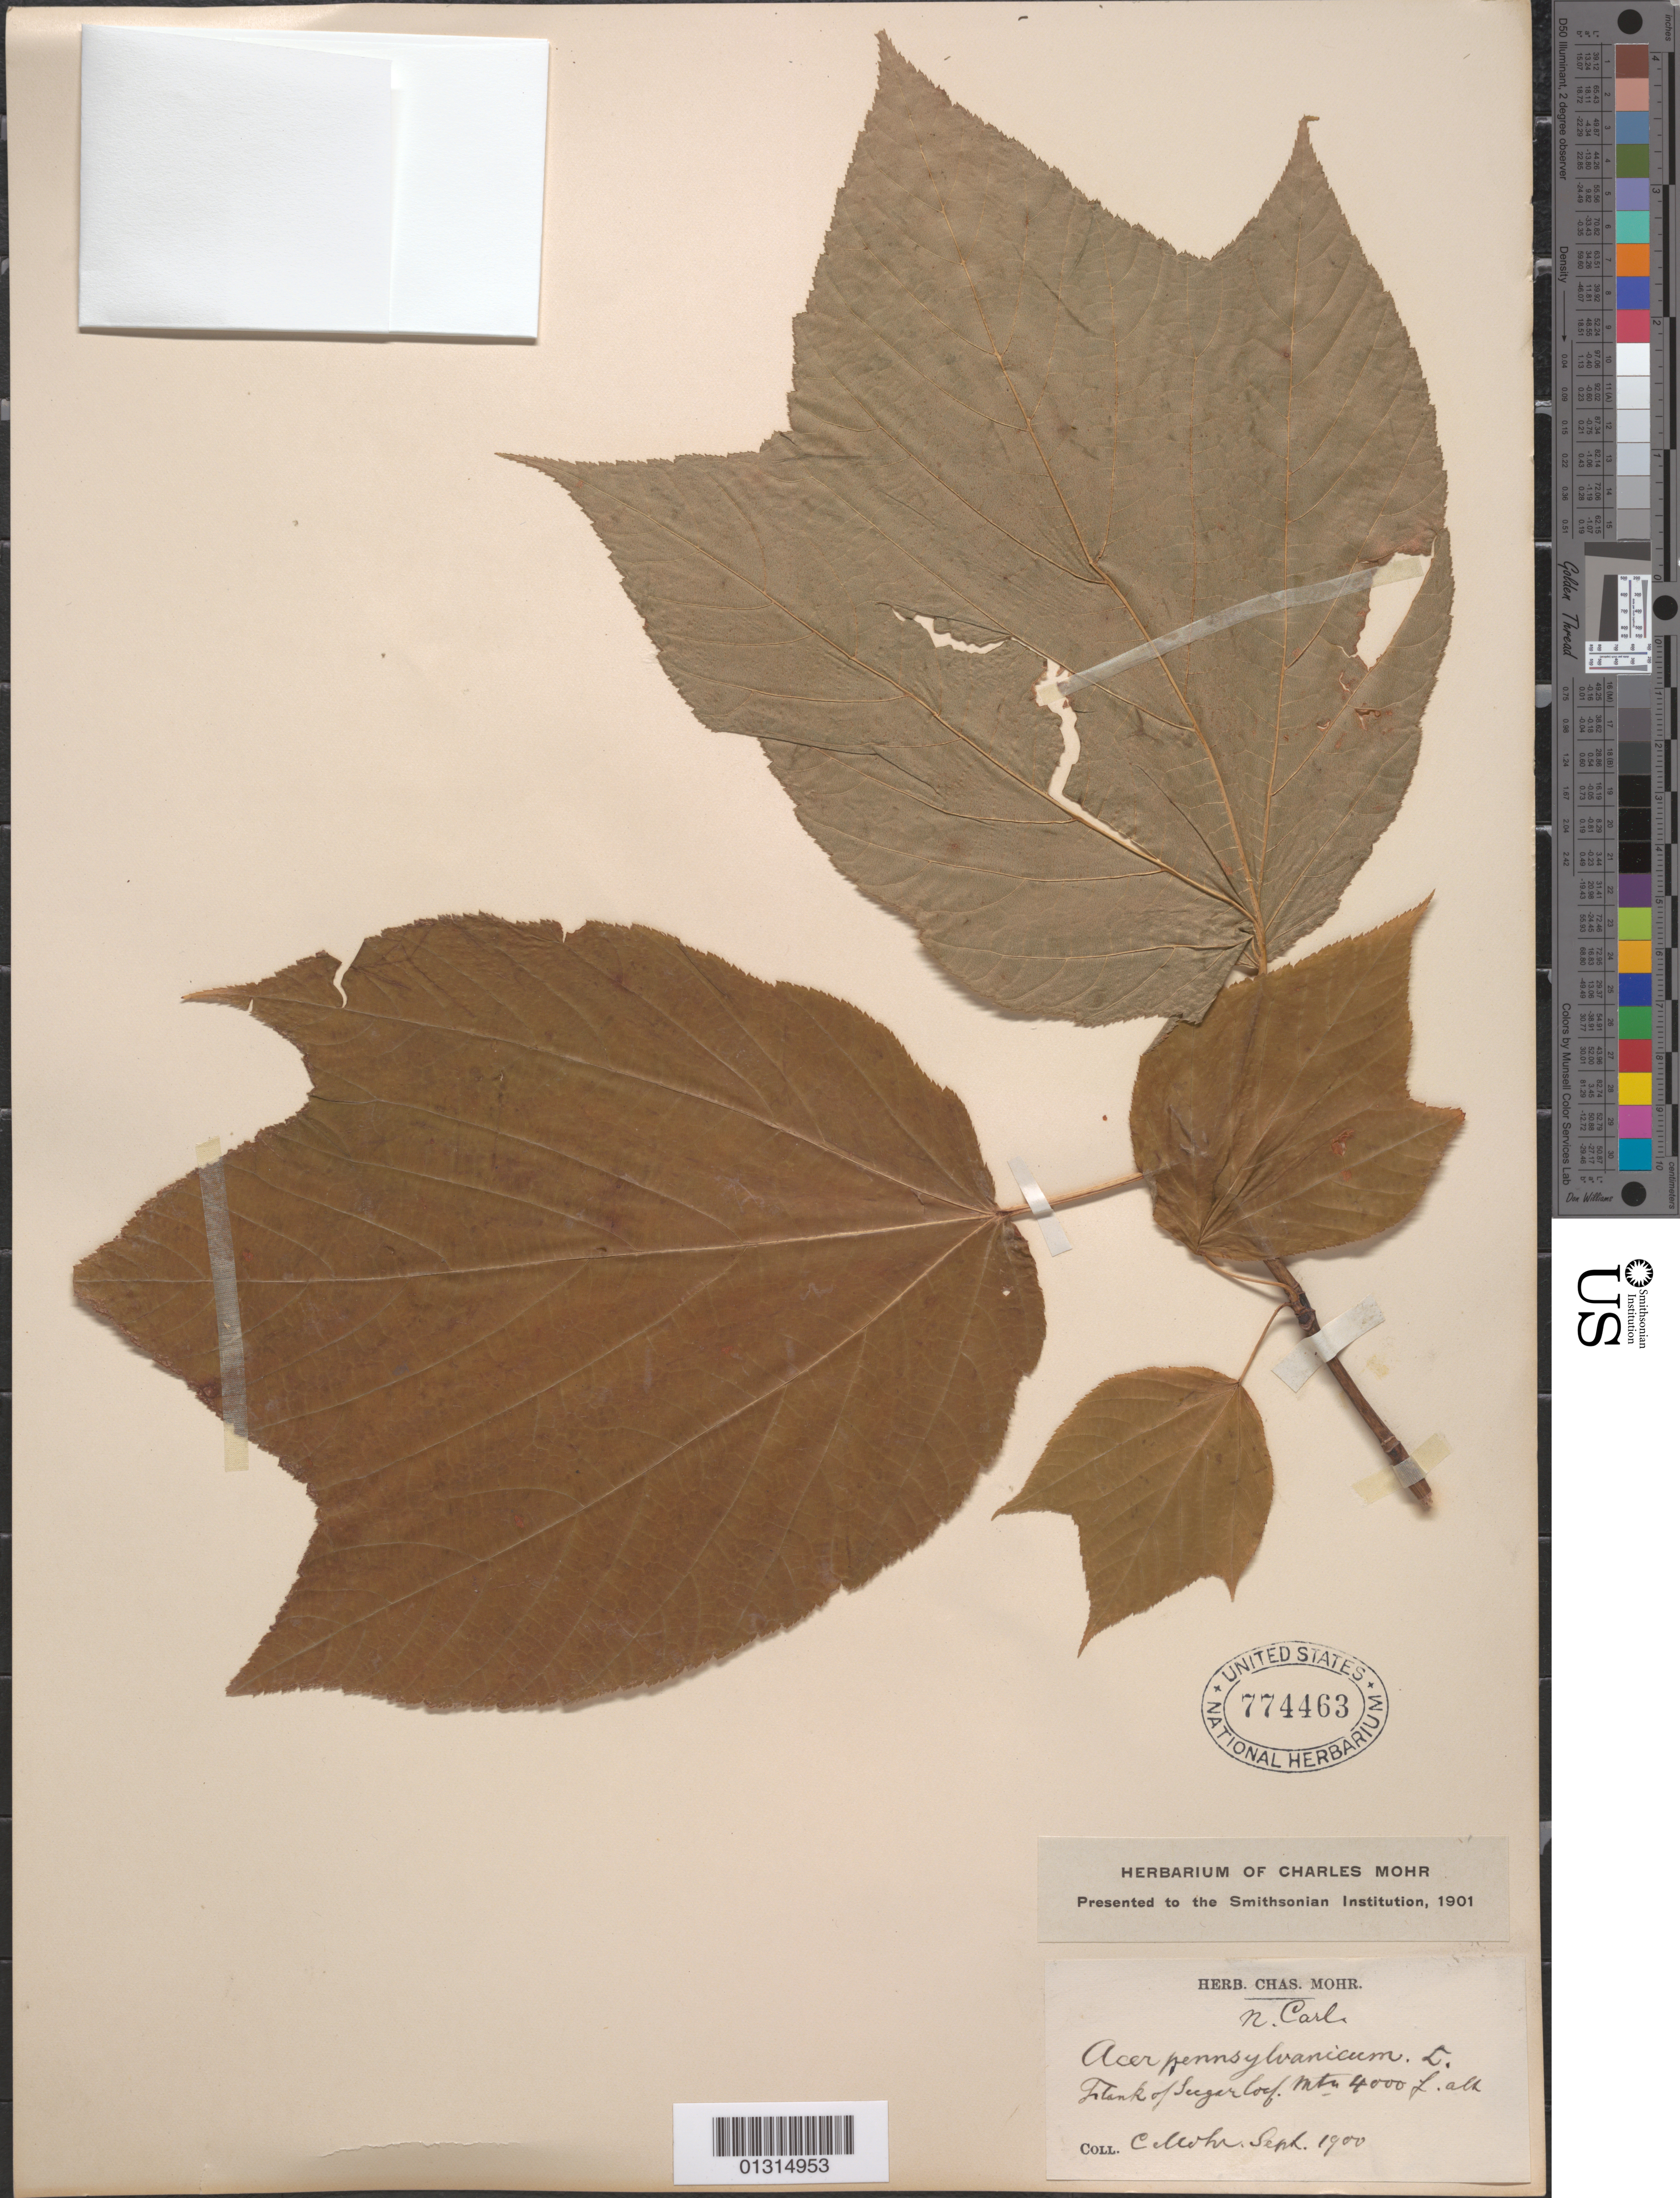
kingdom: Plantae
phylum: Tracheophyta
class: Magnoliopsida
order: Sapindales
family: Sapindaceae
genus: Acer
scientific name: Acer pensylvanicum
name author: L.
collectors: C. T. Mohr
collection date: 1900-09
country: United States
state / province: North Carolina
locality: Sugar Loaf Mountain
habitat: Flank of mountain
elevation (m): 1219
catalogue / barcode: US 774463